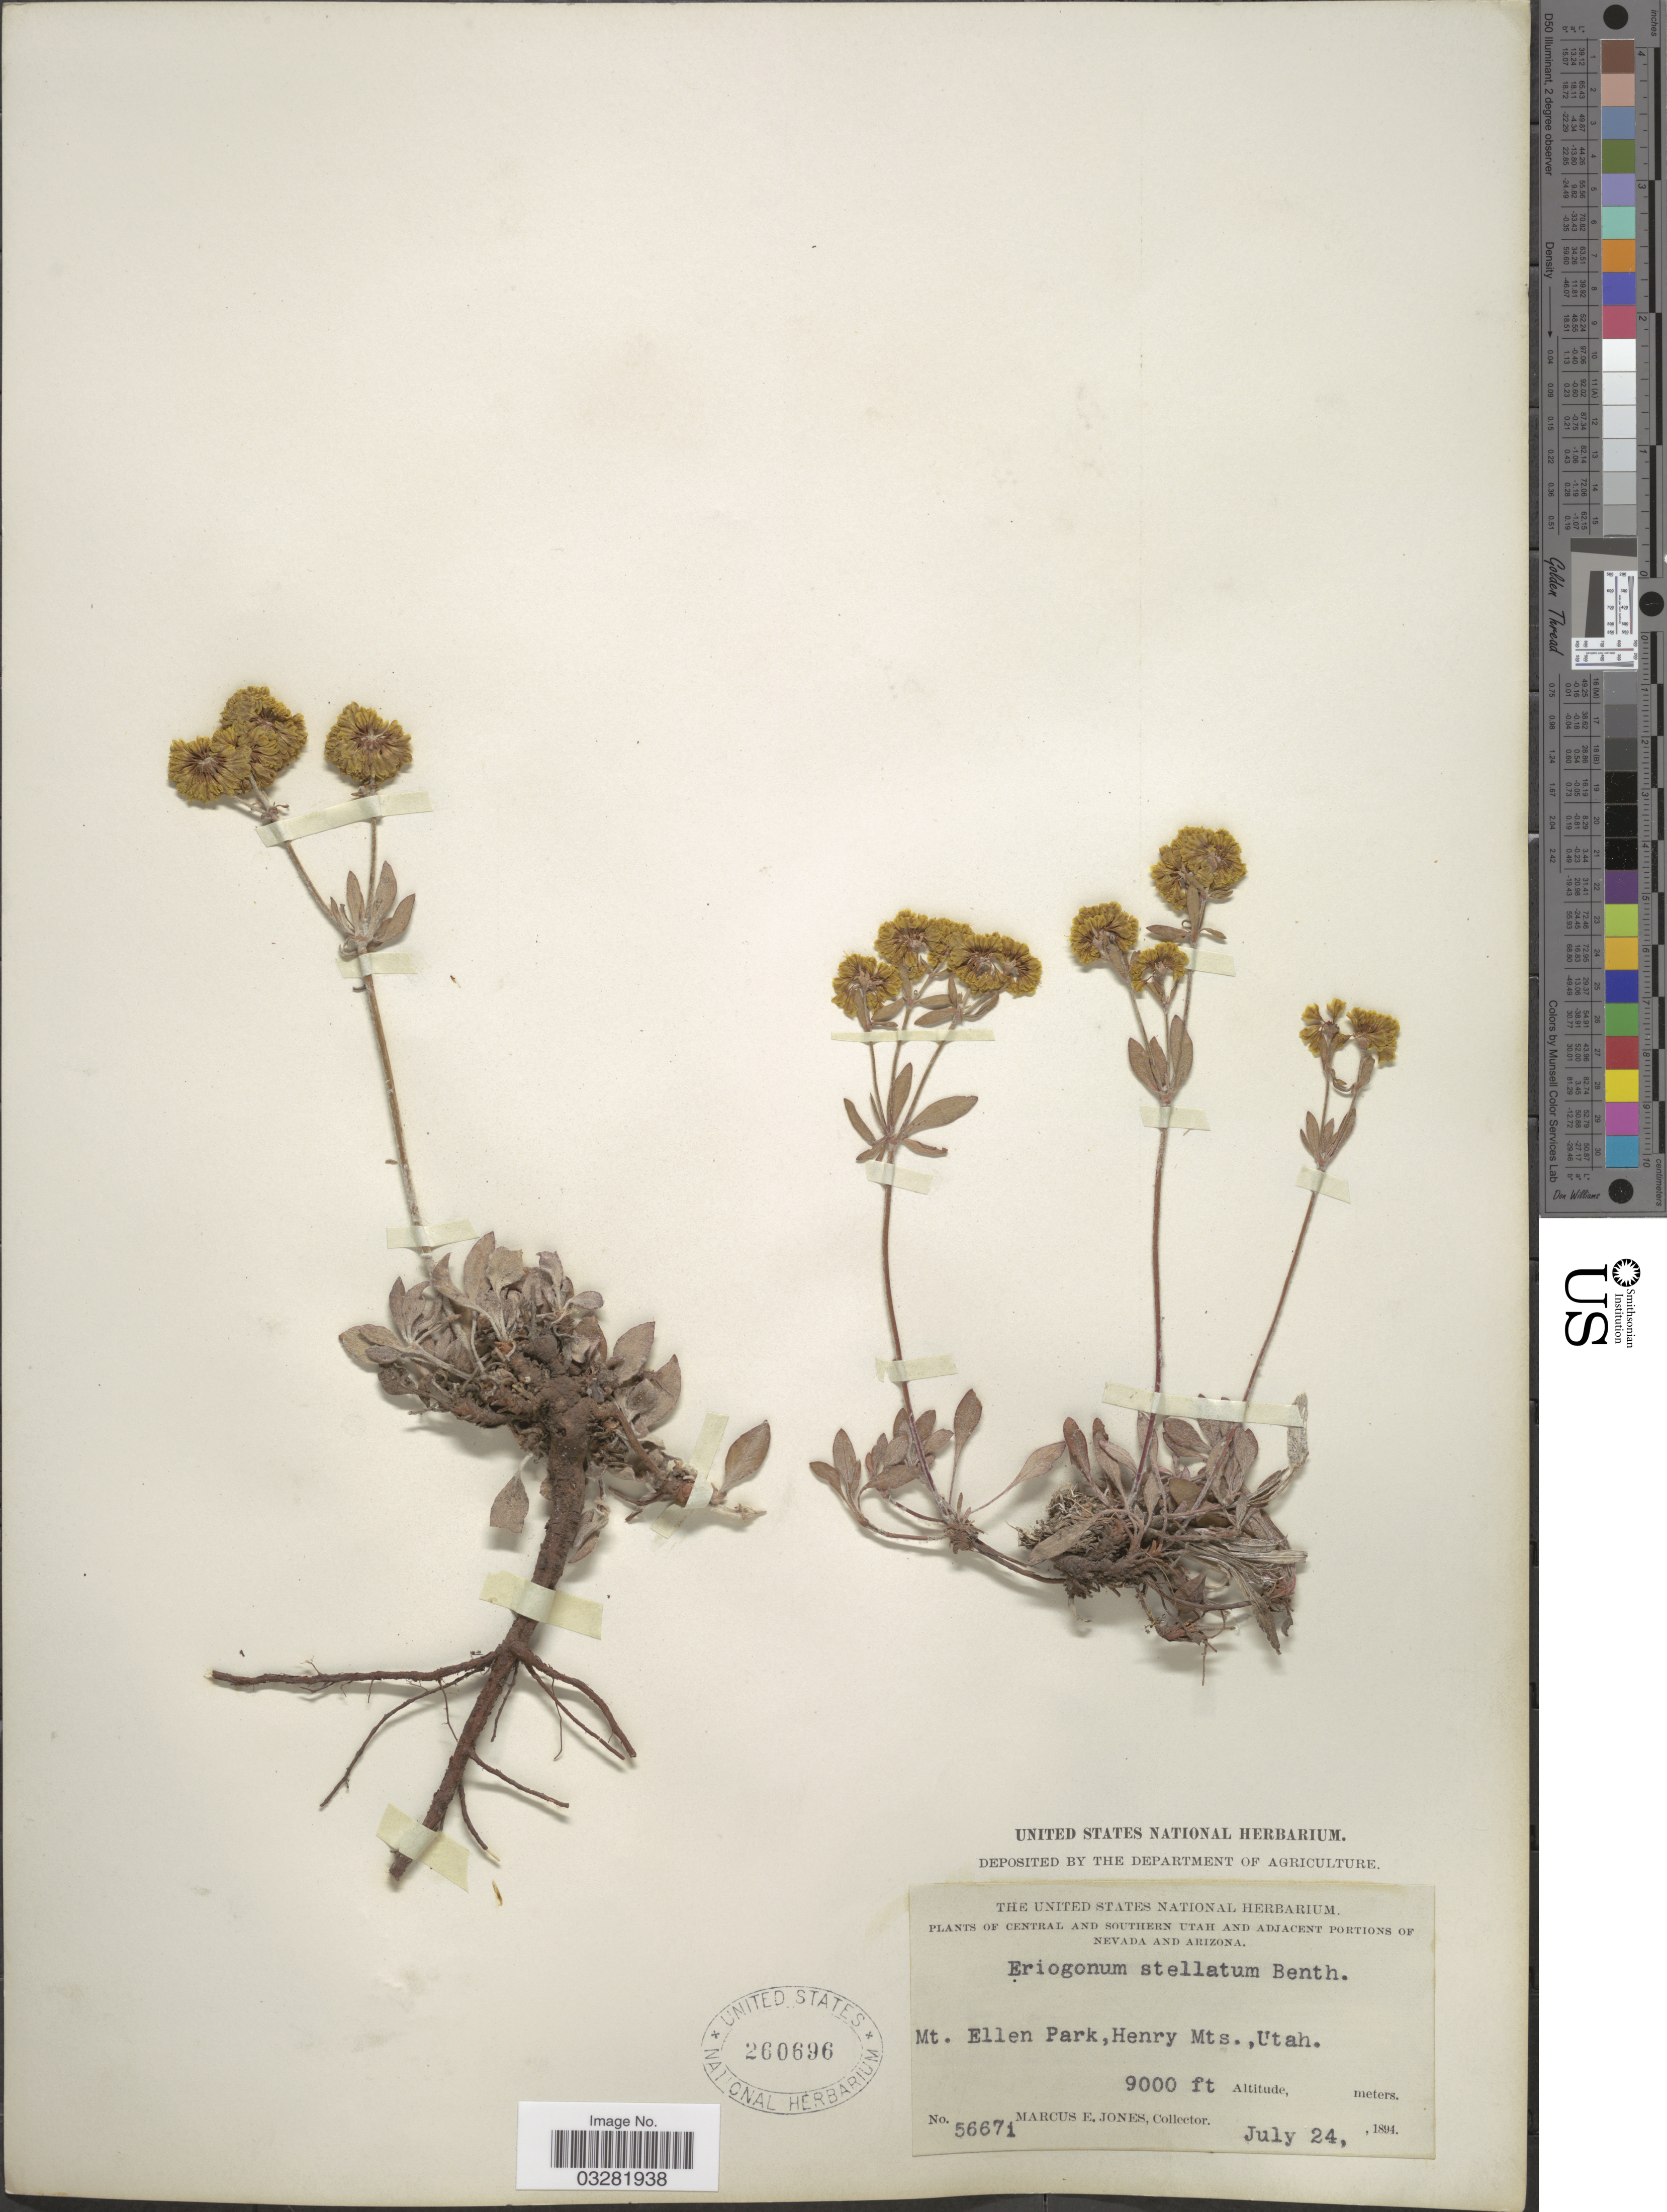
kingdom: Plantae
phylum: Tracheophyta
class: Magnoliopsida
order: Caryophyllales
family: Polygonaceae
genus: Eriogonum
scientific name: Eriogonum umbellatum var. subaridum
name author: S. Stokes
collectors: M. E. Jones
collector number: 56671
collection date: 1894-07-24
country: United States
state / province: Utah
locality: Central and Southern Utah. Mt. Ellen Park, Henry Mts.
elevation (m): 2743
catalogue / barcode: US 260696